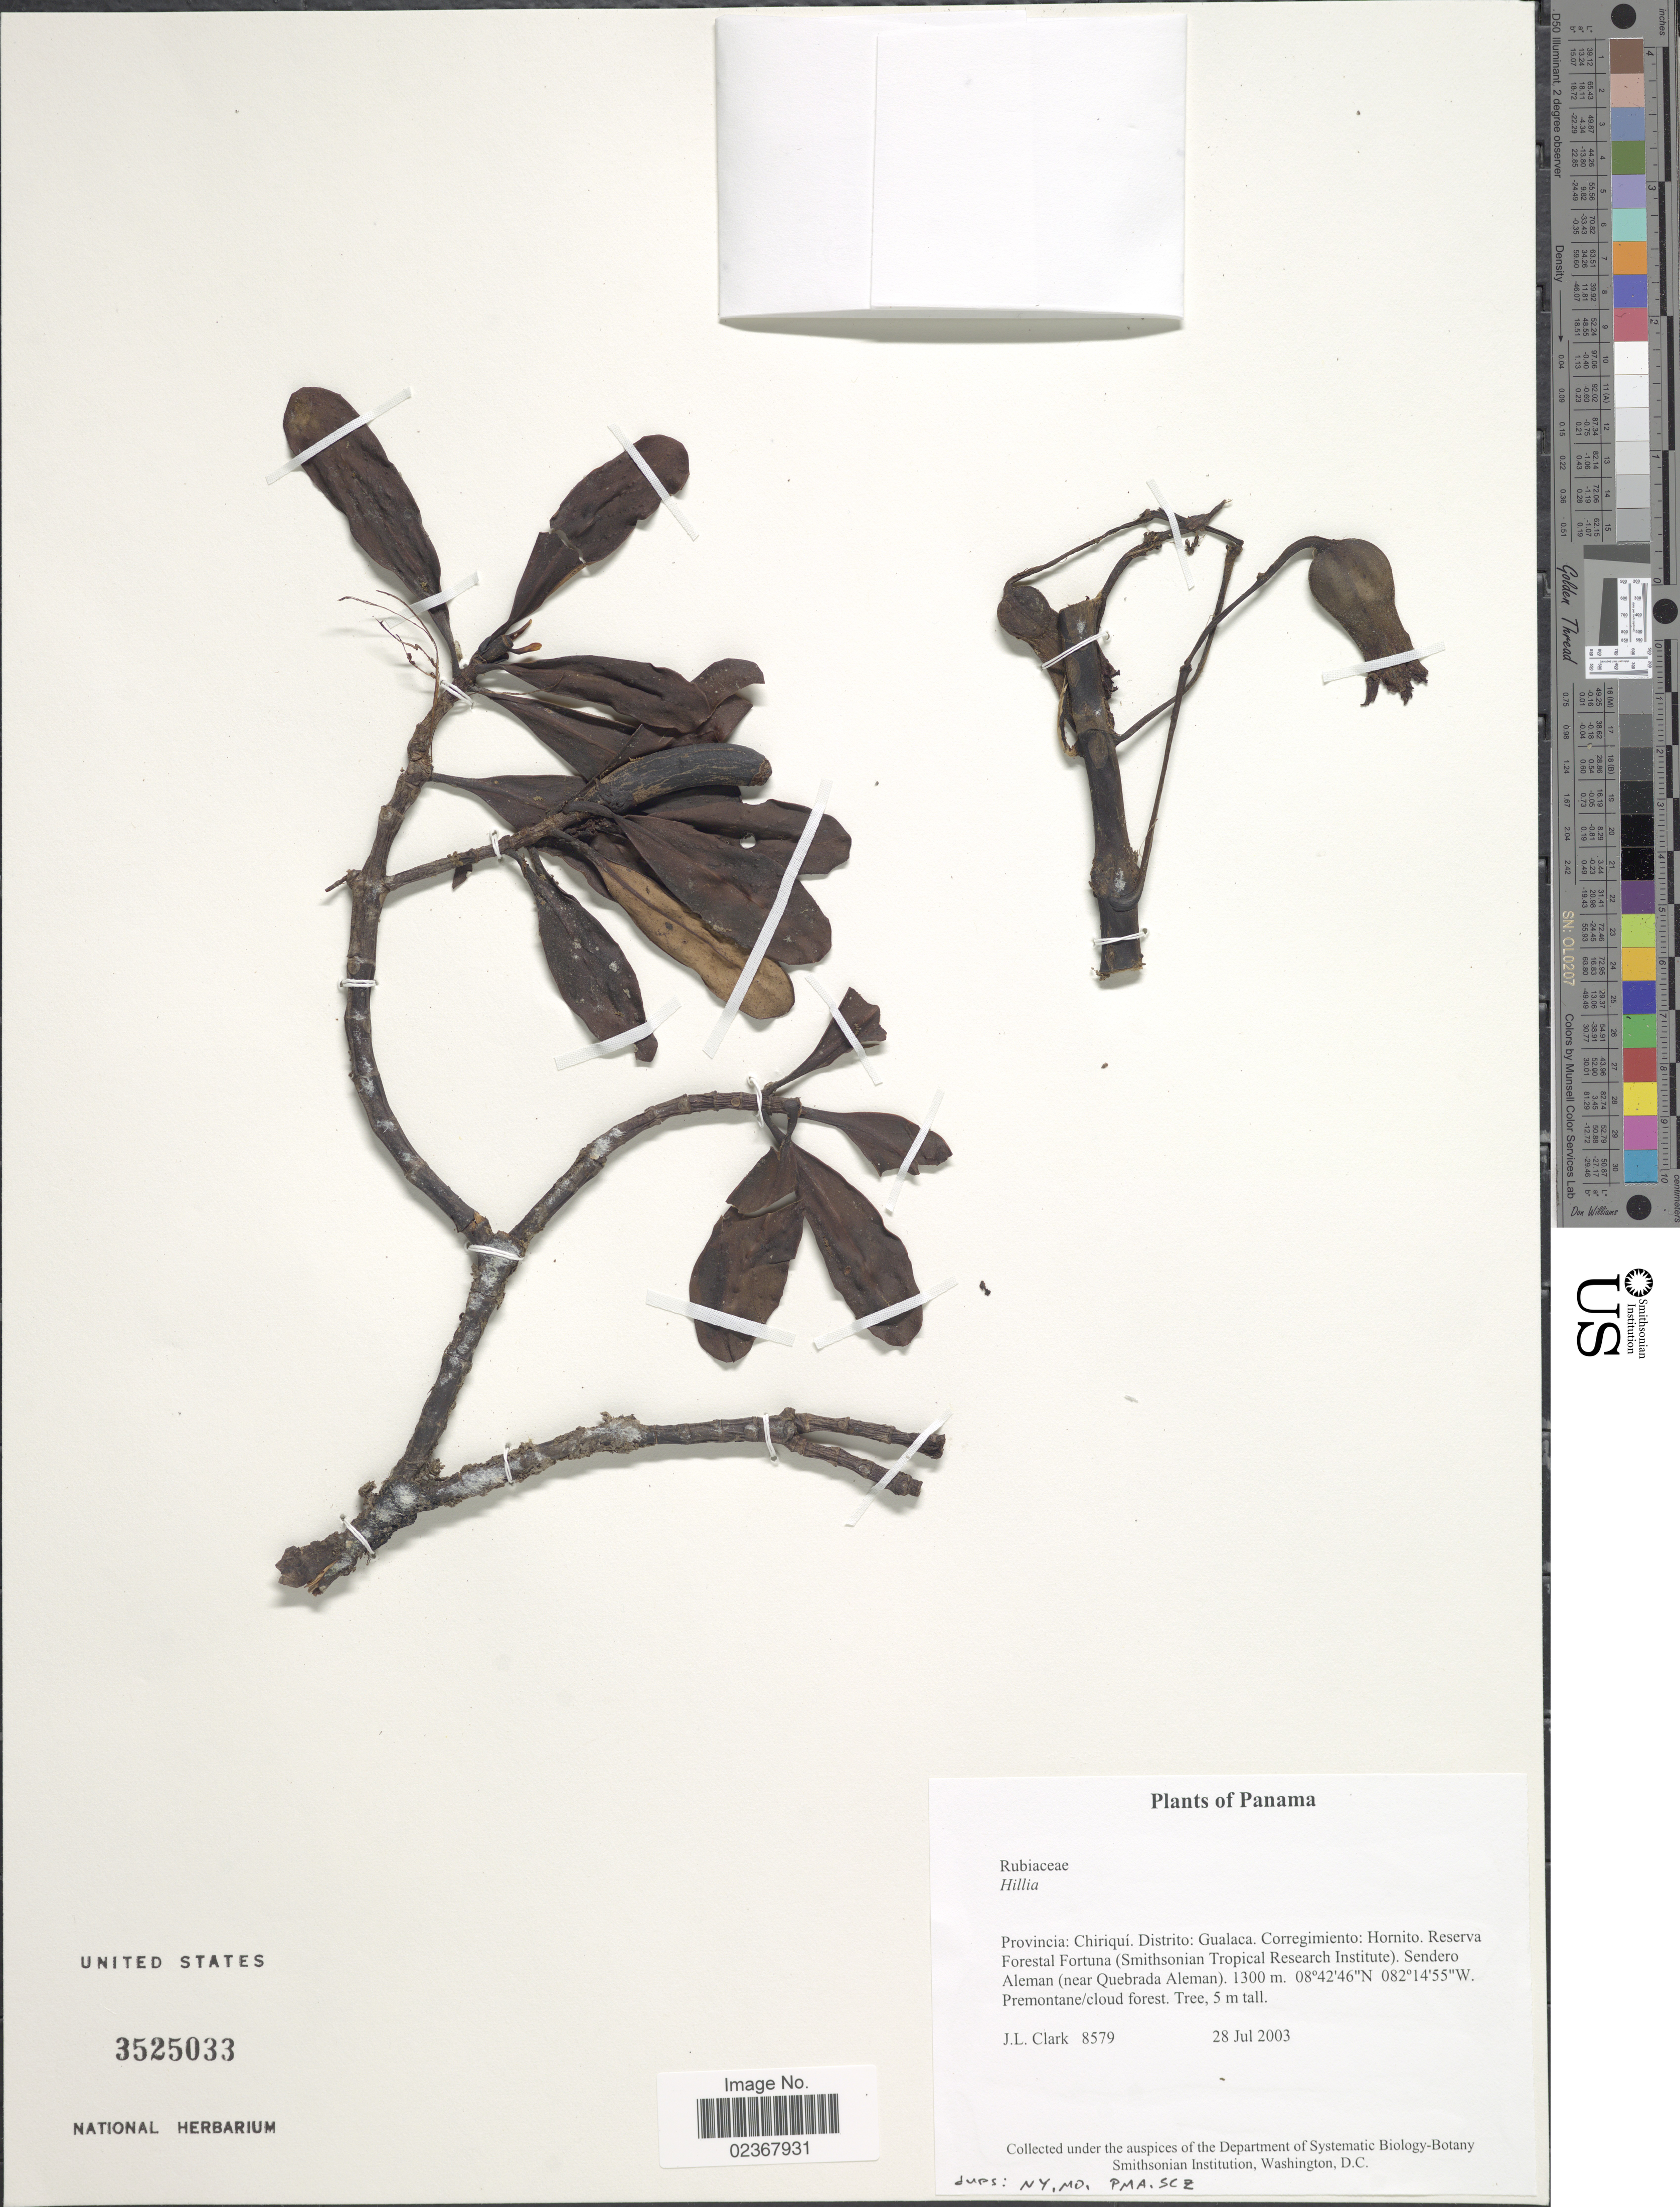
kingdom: Plantae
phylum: Tracheophyta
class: Magnoliopsida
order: Gentianales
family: Rubiaceae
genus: Hillia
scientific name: Hillia sp.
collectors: J. L. Clark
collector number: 8579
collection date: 2003-07-28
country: Panama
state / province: Chiriqui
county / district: Gualaca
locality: Distrito: Gualaca. Corregimiento: Hornito. Reserva Forestal Fortuna (Smithsonian Tropical Research Institute). Sendero Aleman (near Quebrada Aleman)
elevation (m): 1300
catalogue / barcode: US 3525033